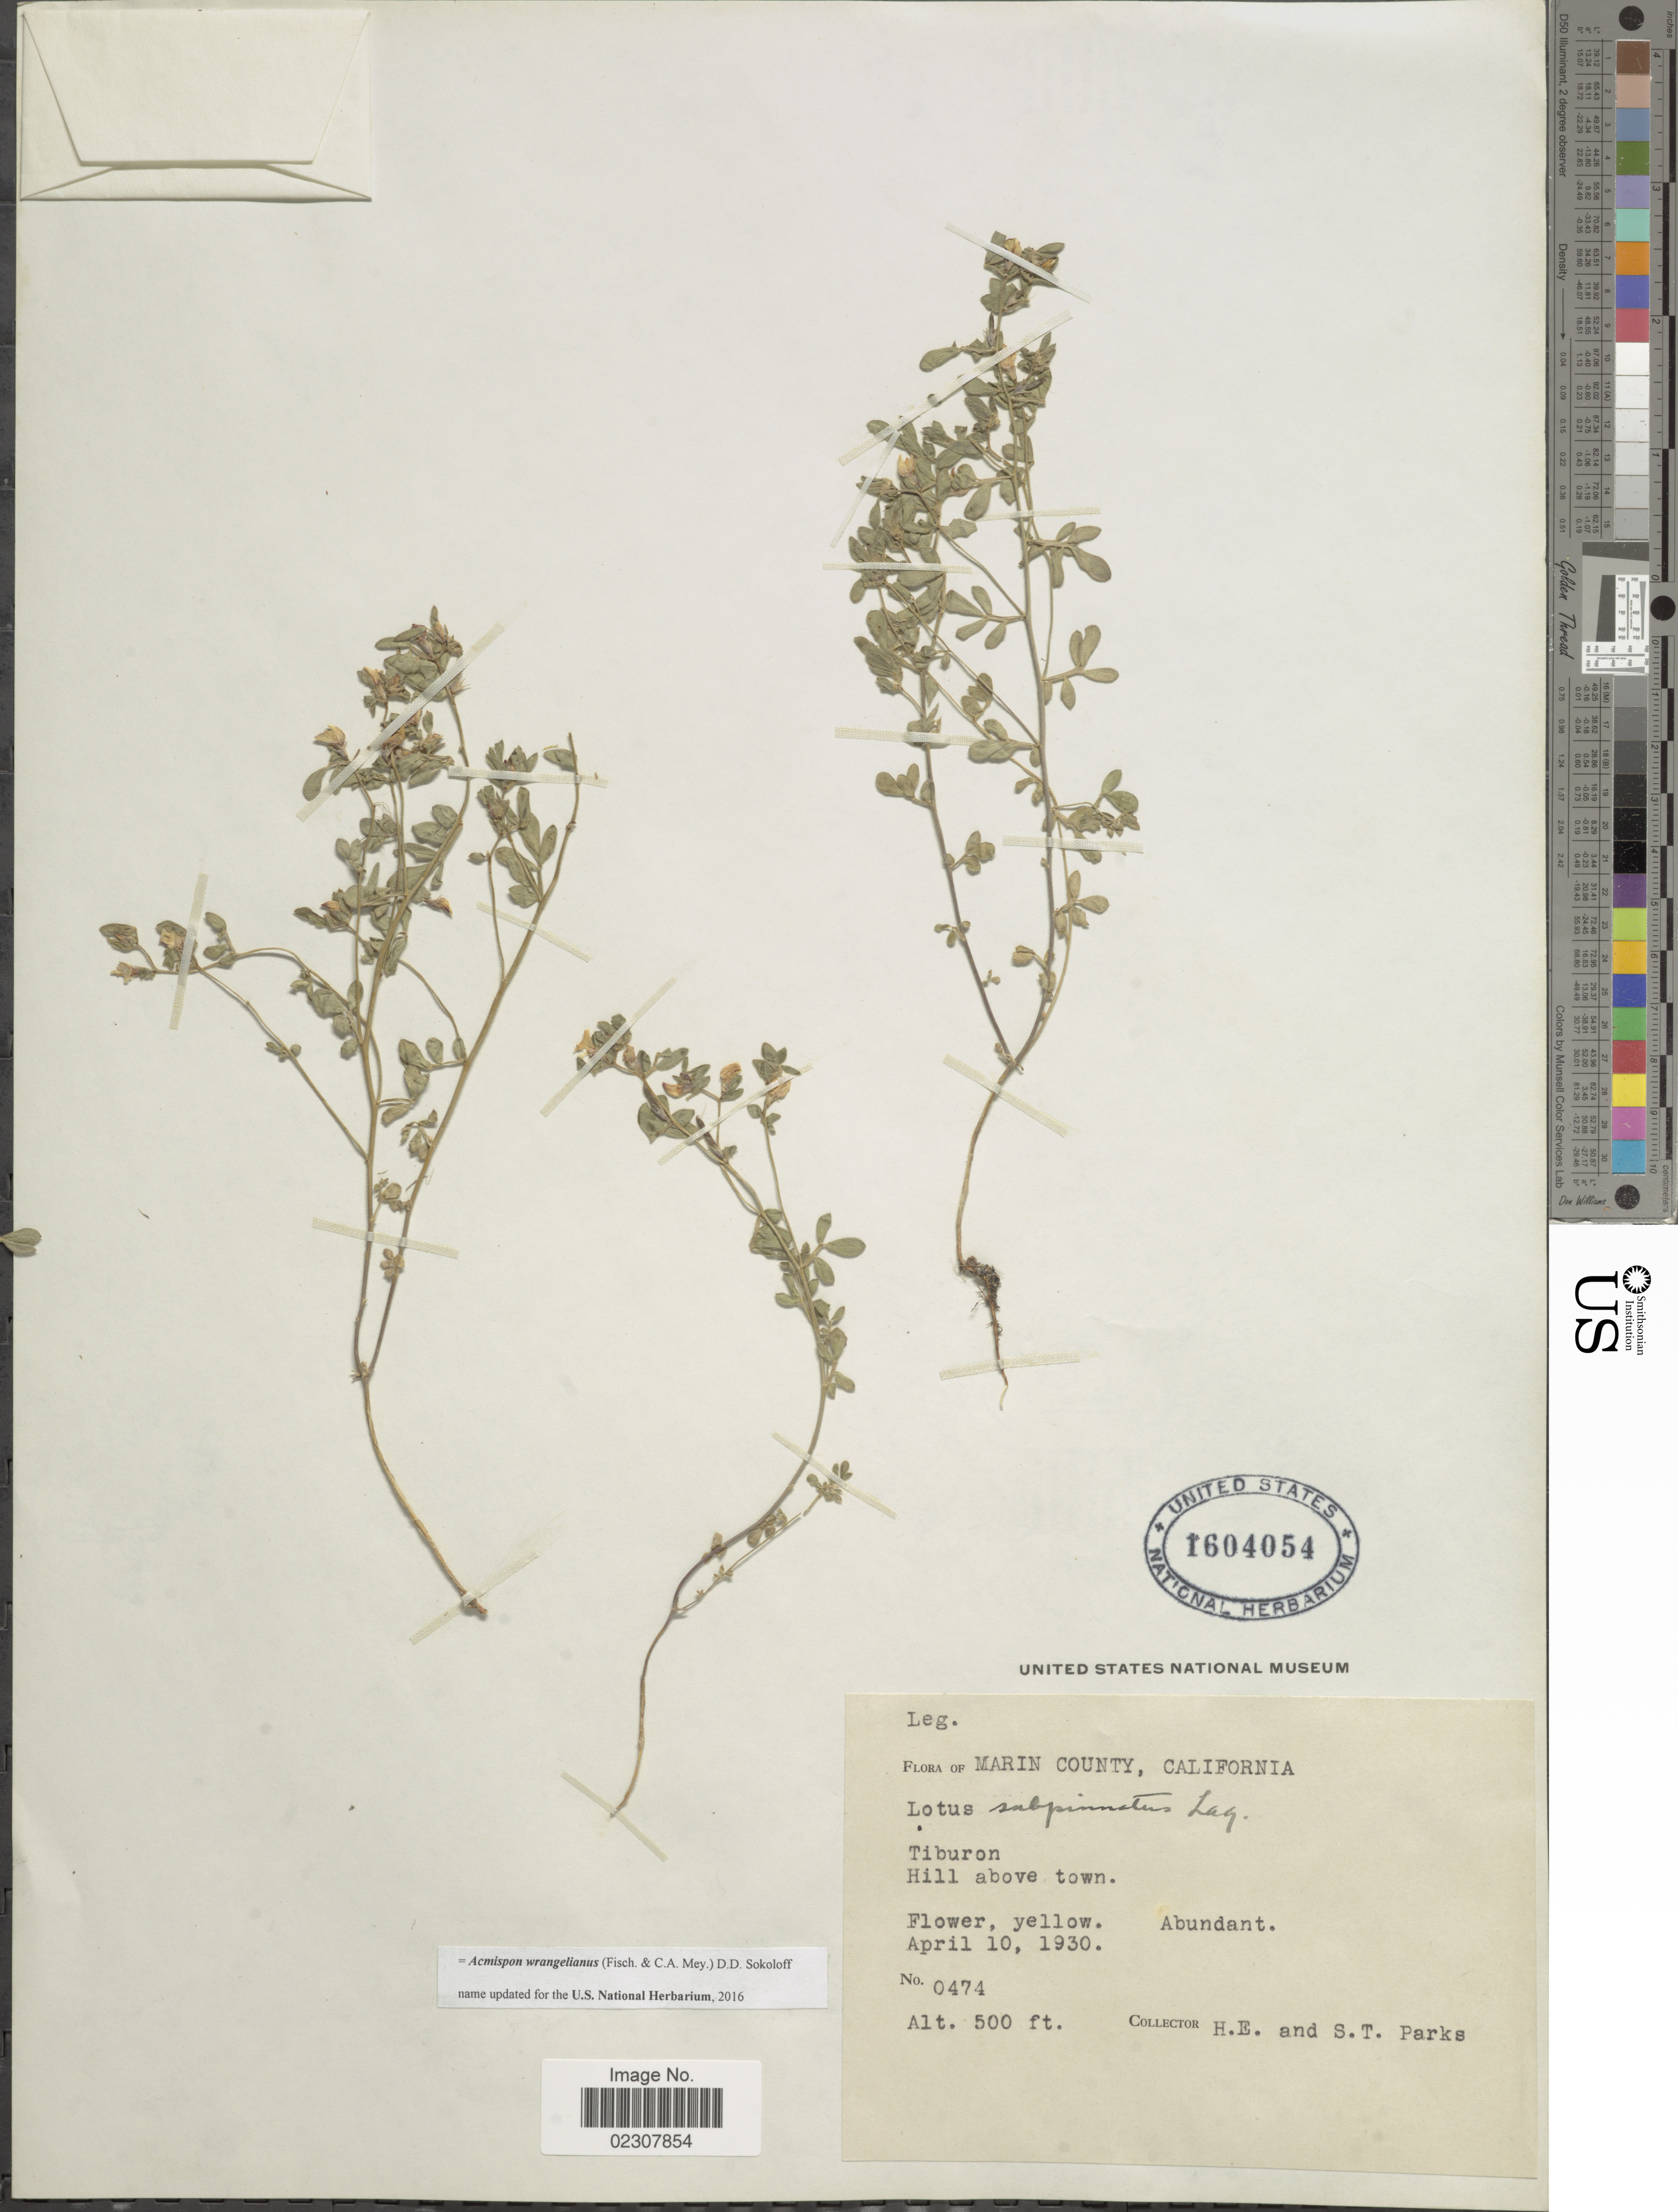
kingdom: Plantae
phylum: Tracheophyta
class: Magnoliopsida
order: Fabales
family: Fabaceae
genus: Acmispon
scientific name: Acmispon wrangelianus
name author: (Fisch. & C.A. Mey.) D.D. Sokoloff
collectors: H. E. Parks & S. Parks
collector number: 0474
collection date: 1930-04-10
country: United States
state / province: California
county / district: Marin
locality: Marin County, Tiburon, Hill above town.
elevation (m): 152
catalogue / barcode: US 1604054